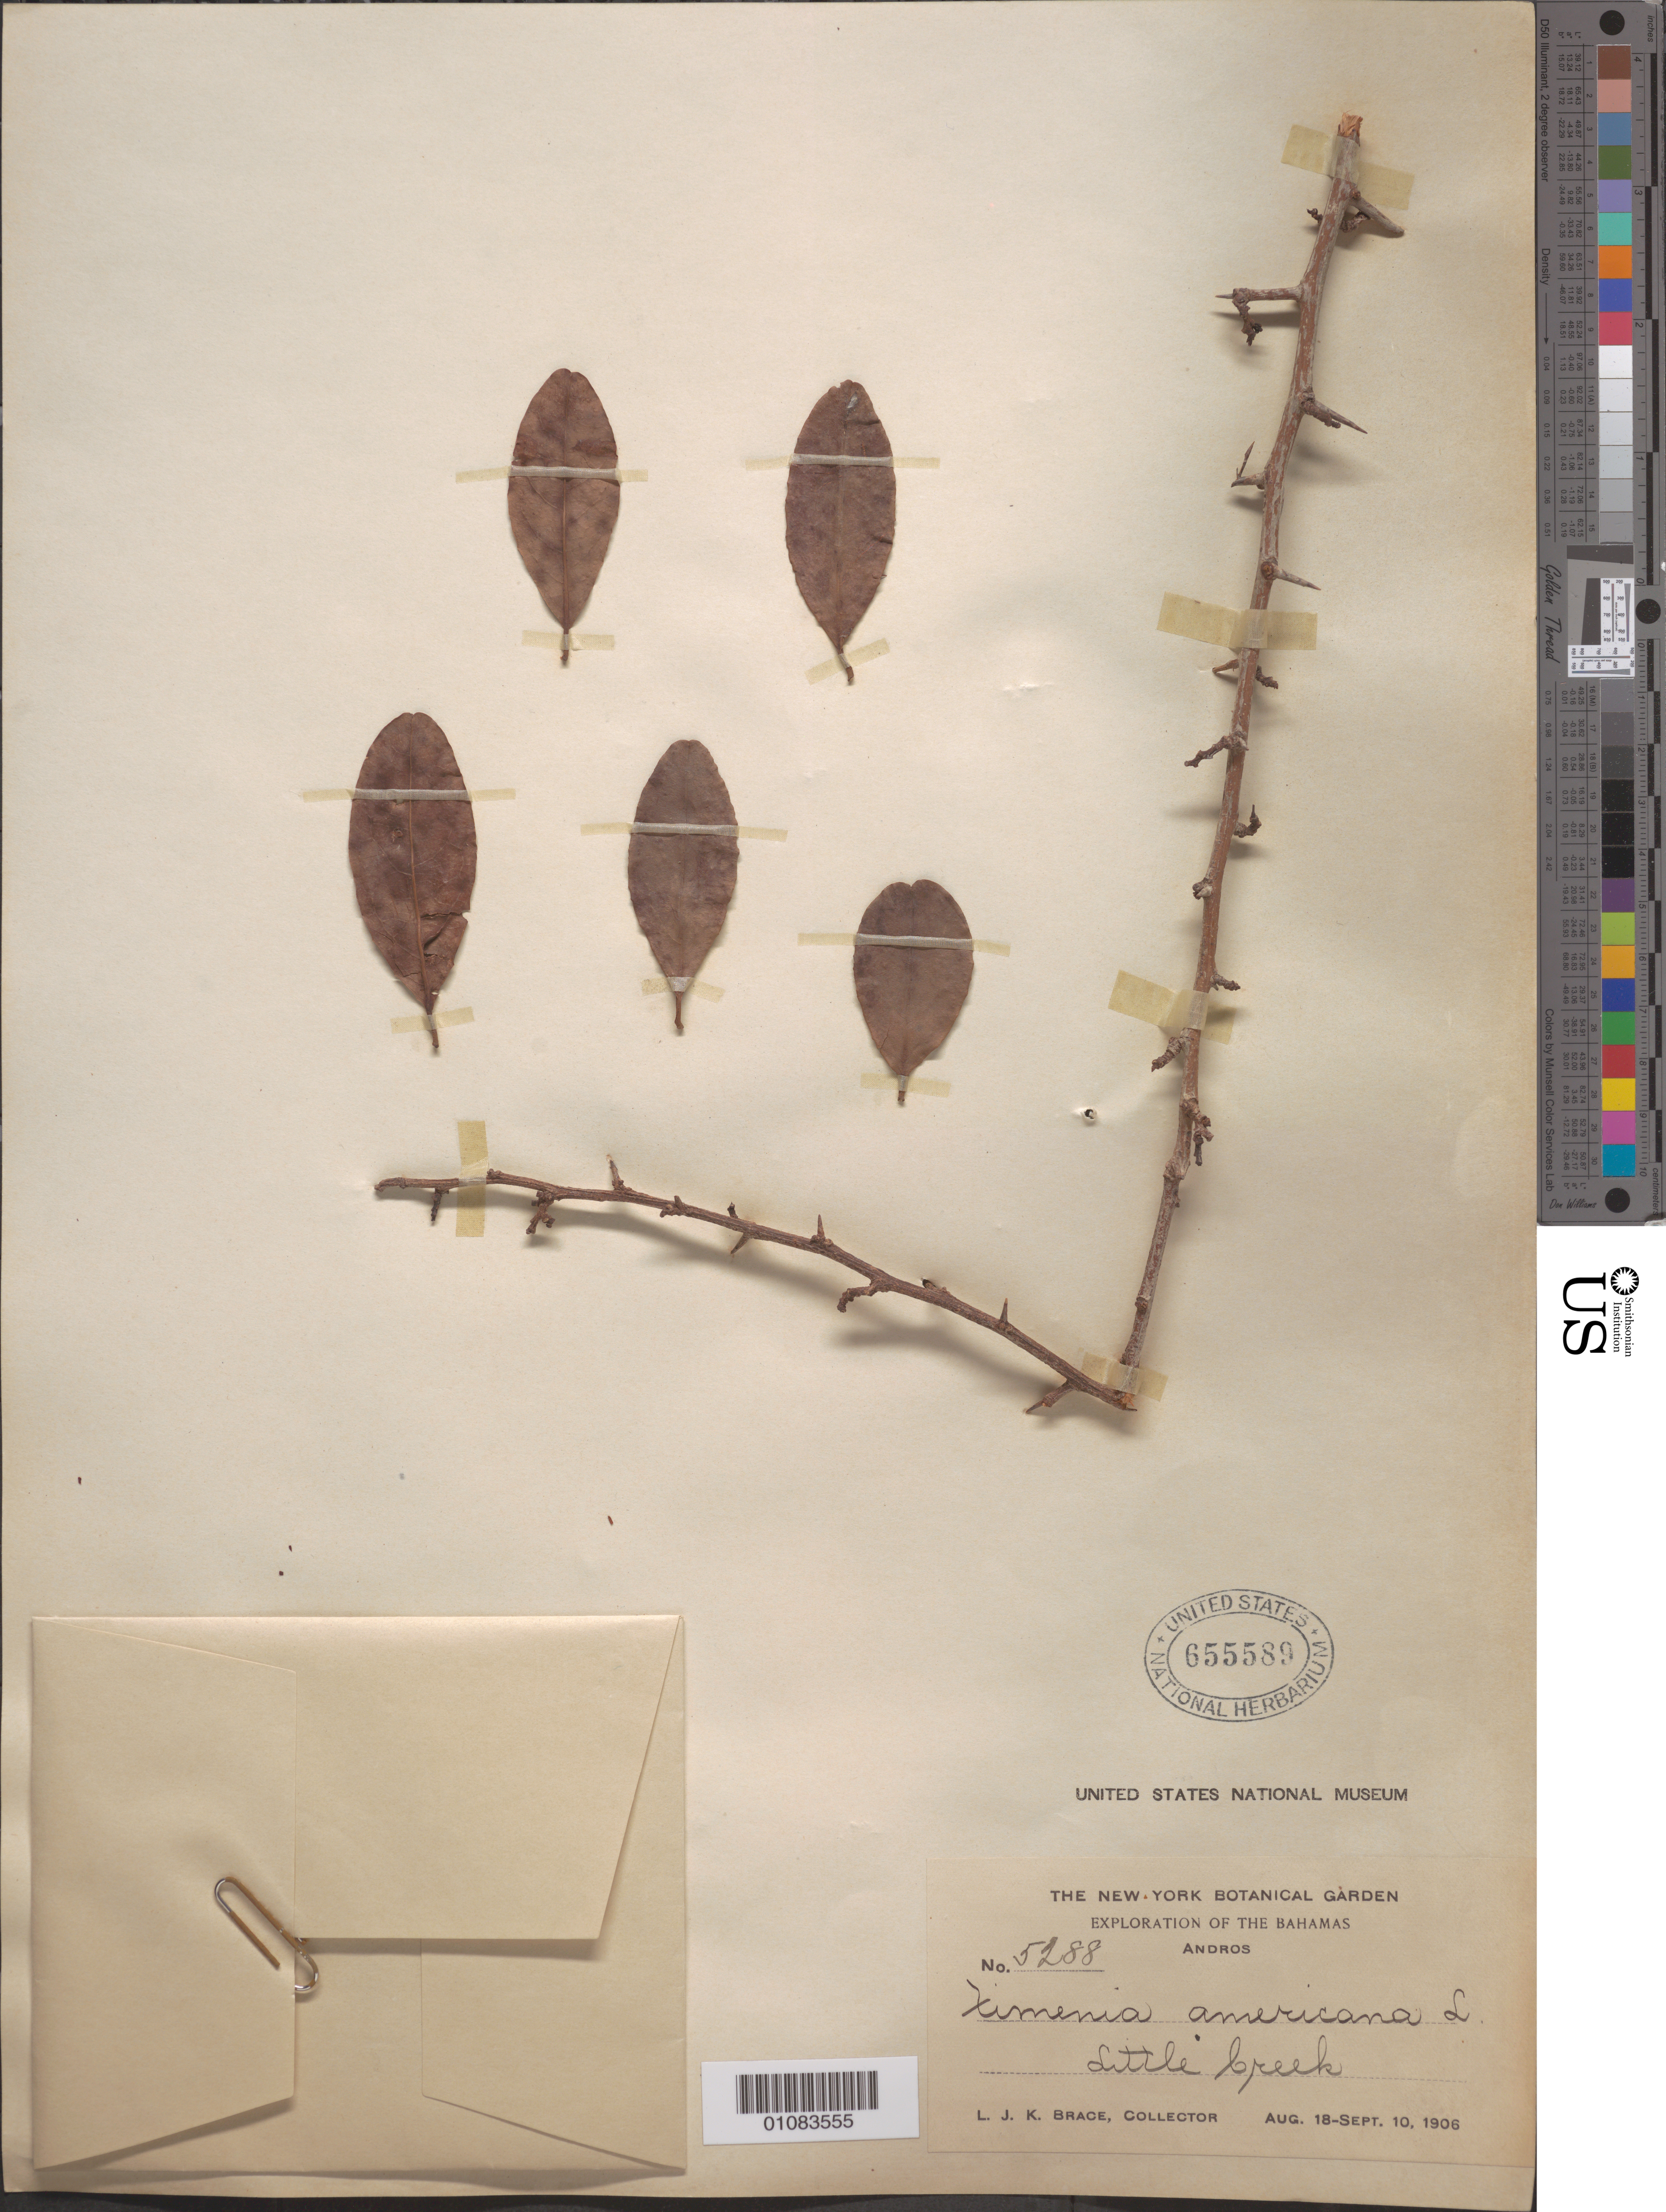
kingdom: Plantae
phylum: Tracheophyta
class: Magnoliopsida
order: Santalales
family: Ximeniaceae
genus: Ximenia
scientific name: Ximenia americana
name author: L.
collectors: L. J. K. Brace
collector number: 5288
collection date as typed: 18 Aug 1906 to 10 Sep 1906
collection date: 1906-08-18/1906-09-10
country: Bahamas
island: Andros I.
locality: Little brook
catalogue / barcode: US 655589